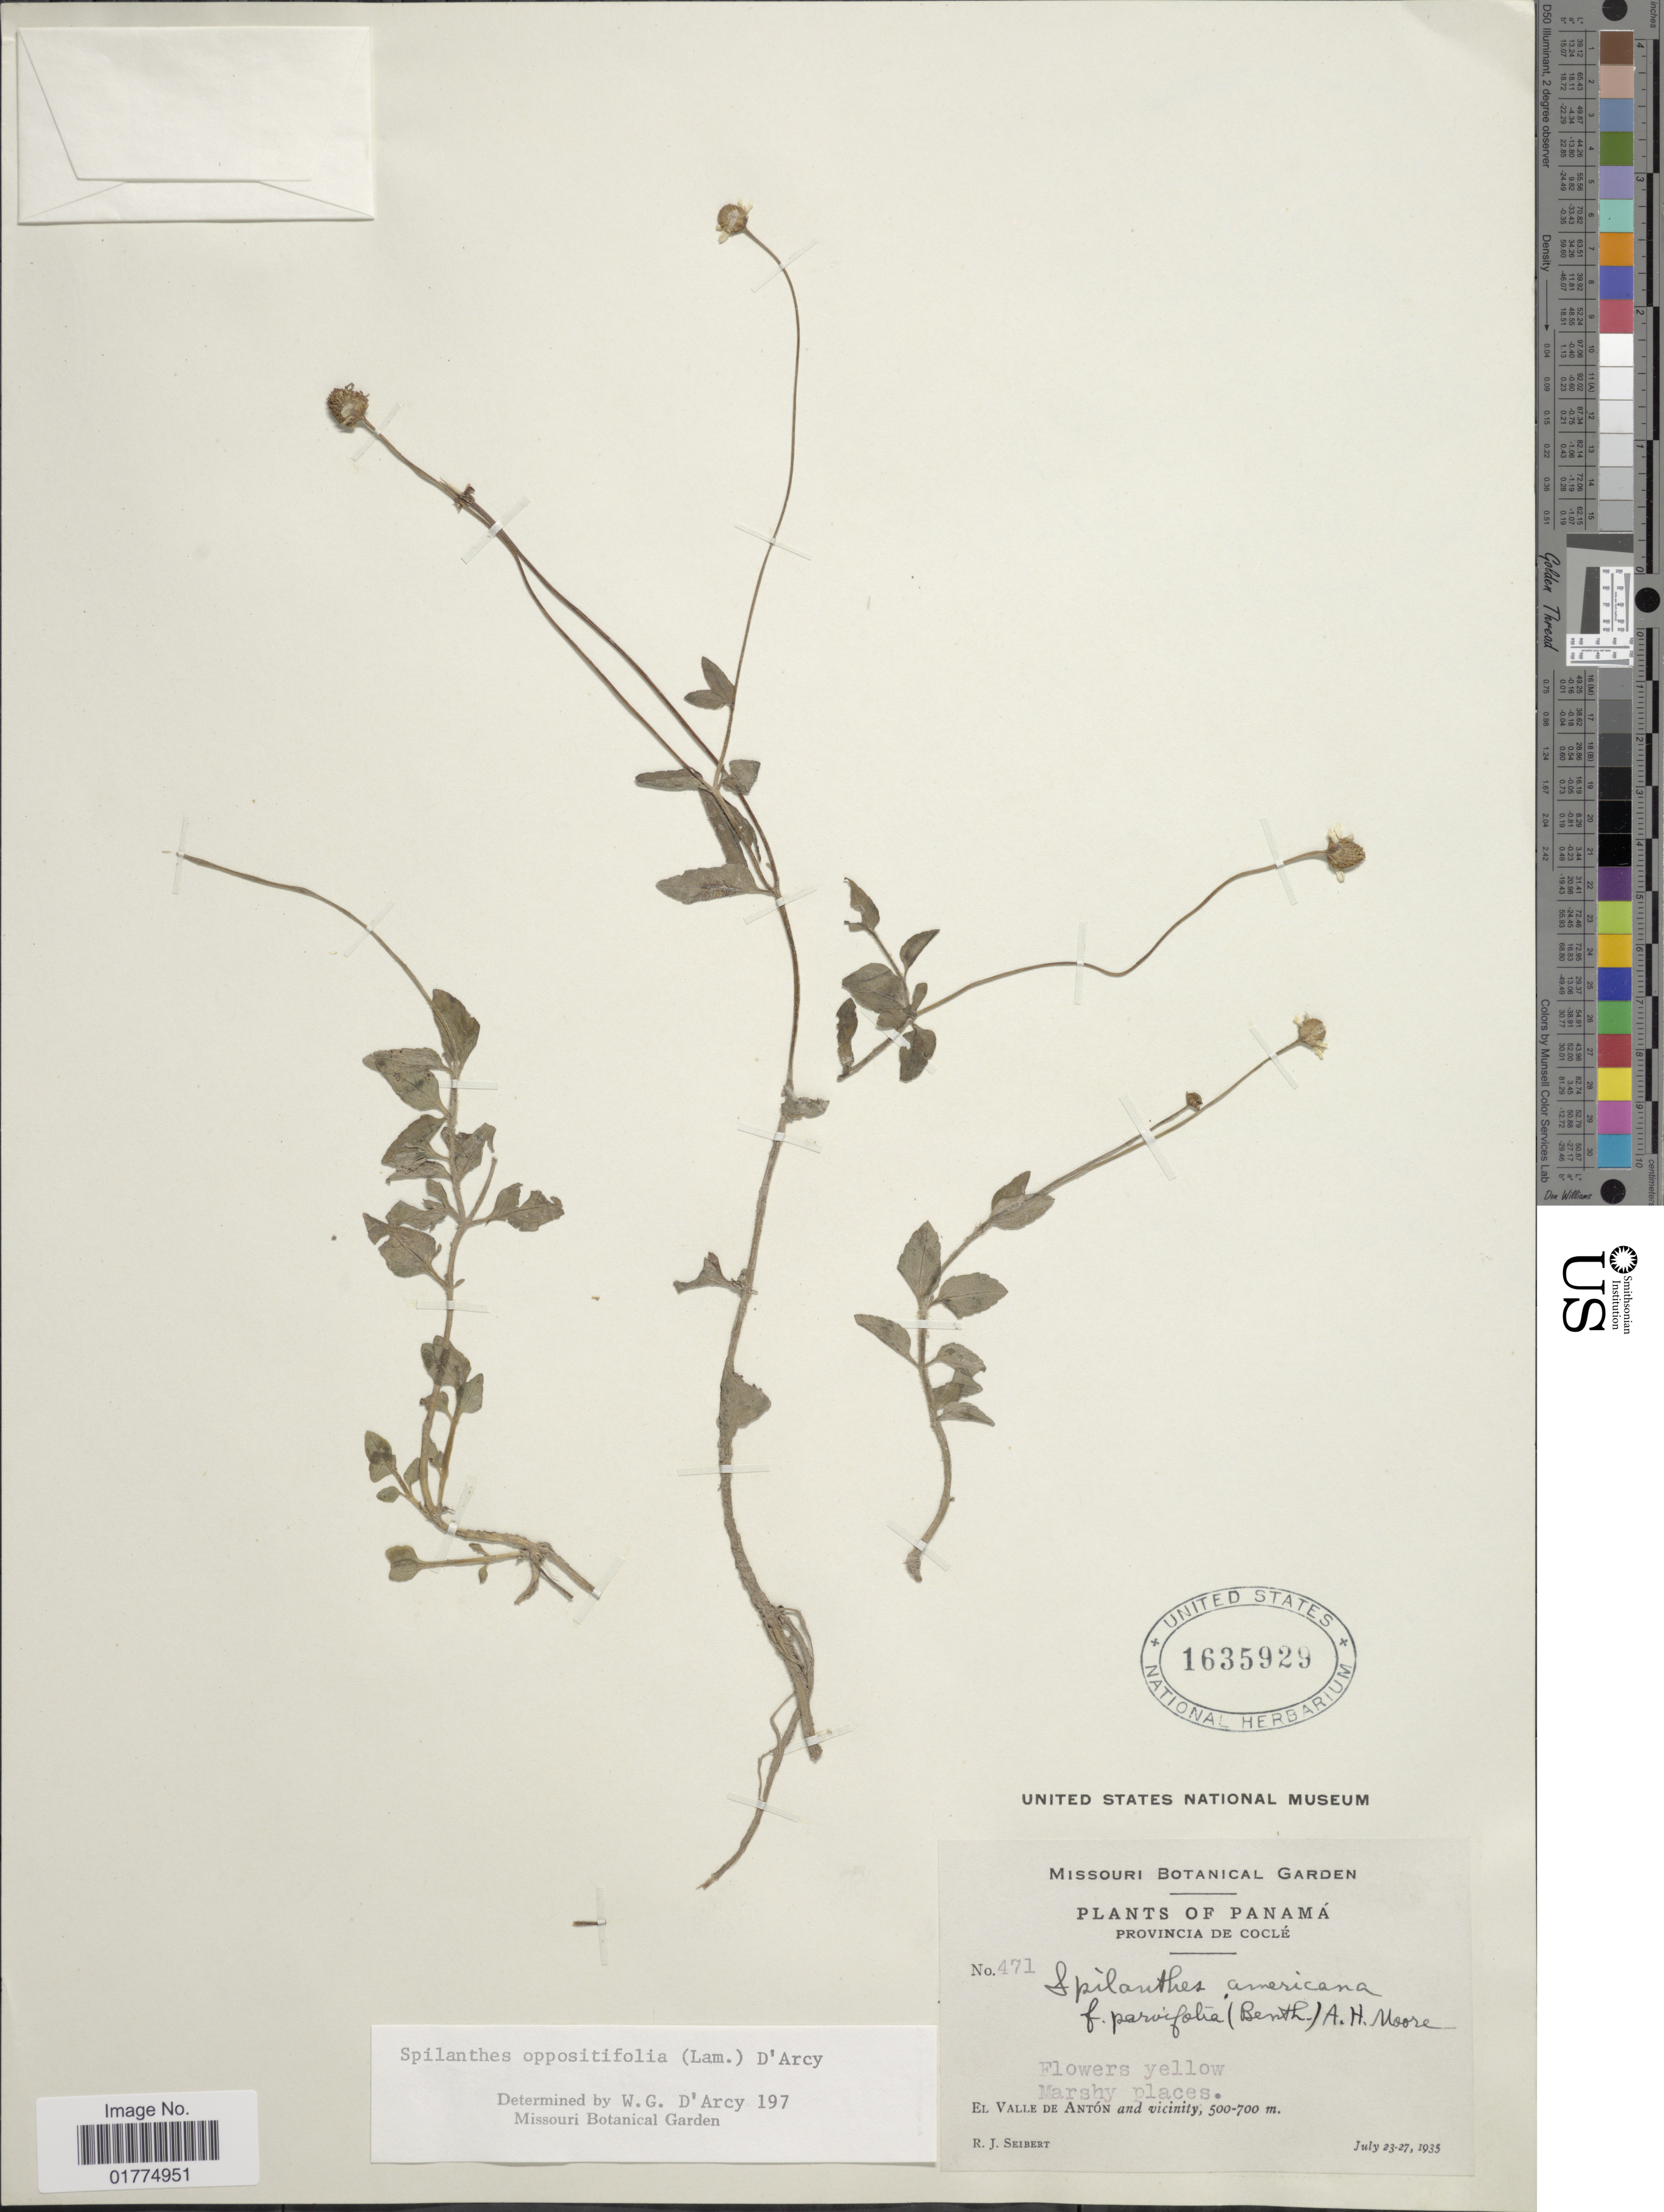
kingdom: Plantae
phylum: Tracheophyta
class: Magnoliopsida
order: Asterales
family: Asteraceae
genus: Acmella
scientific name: Acmella repens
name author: (Walter) Rich.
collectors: R. J. Seibert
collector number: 471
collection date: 1935-07-23/1935-07-27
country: Panama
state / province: Coclé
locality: Panamá. Provincia de Coclé. El Valle de Antón and vicinity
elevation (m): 500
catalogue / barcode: US 1635929